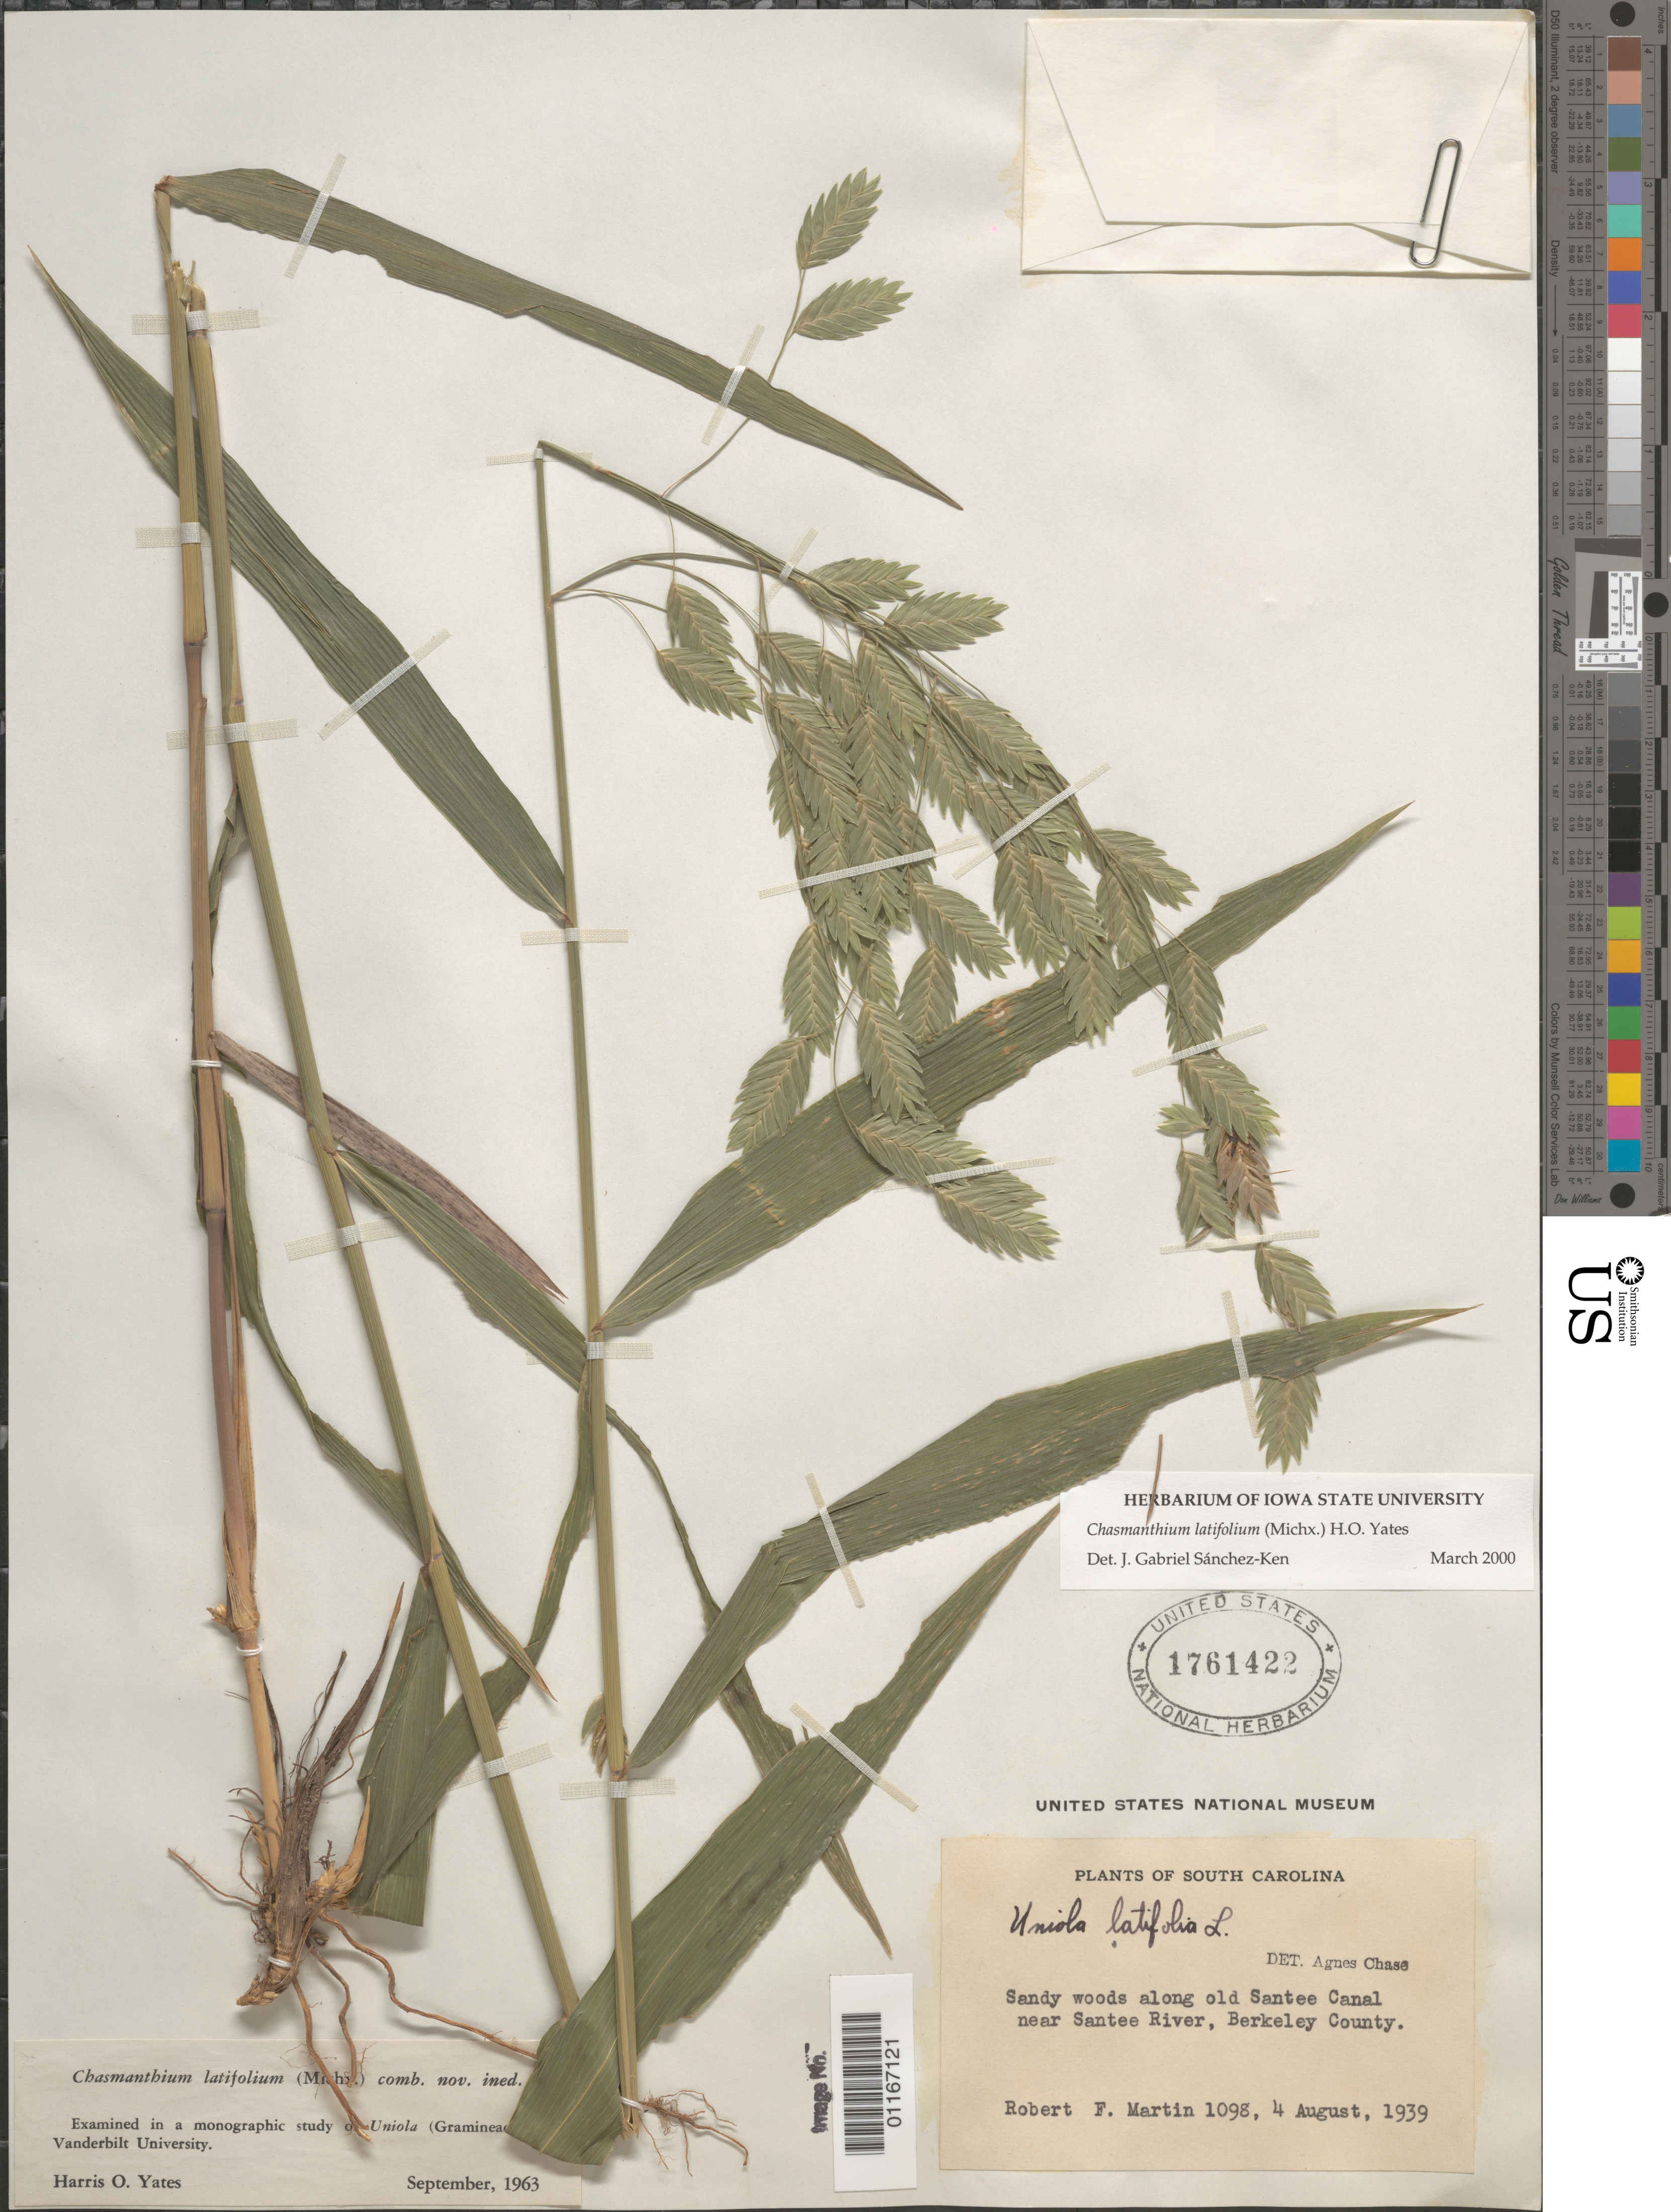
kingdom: Plantae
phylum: Tracheophyta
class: Liliopsida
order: Poales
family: Poaceae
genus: Chasmanthium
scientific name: Chasmanthium latifolium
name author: (Michx.) H.O. Yates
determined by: Sánchez-Ken, J. G.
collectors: R. F. Martin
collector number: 1098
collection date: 1939-08-04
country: United States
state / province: South Carolina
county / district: Berkeley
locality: Sandy Woods along old Santee Canal near Santee River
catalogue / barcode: US 1761422